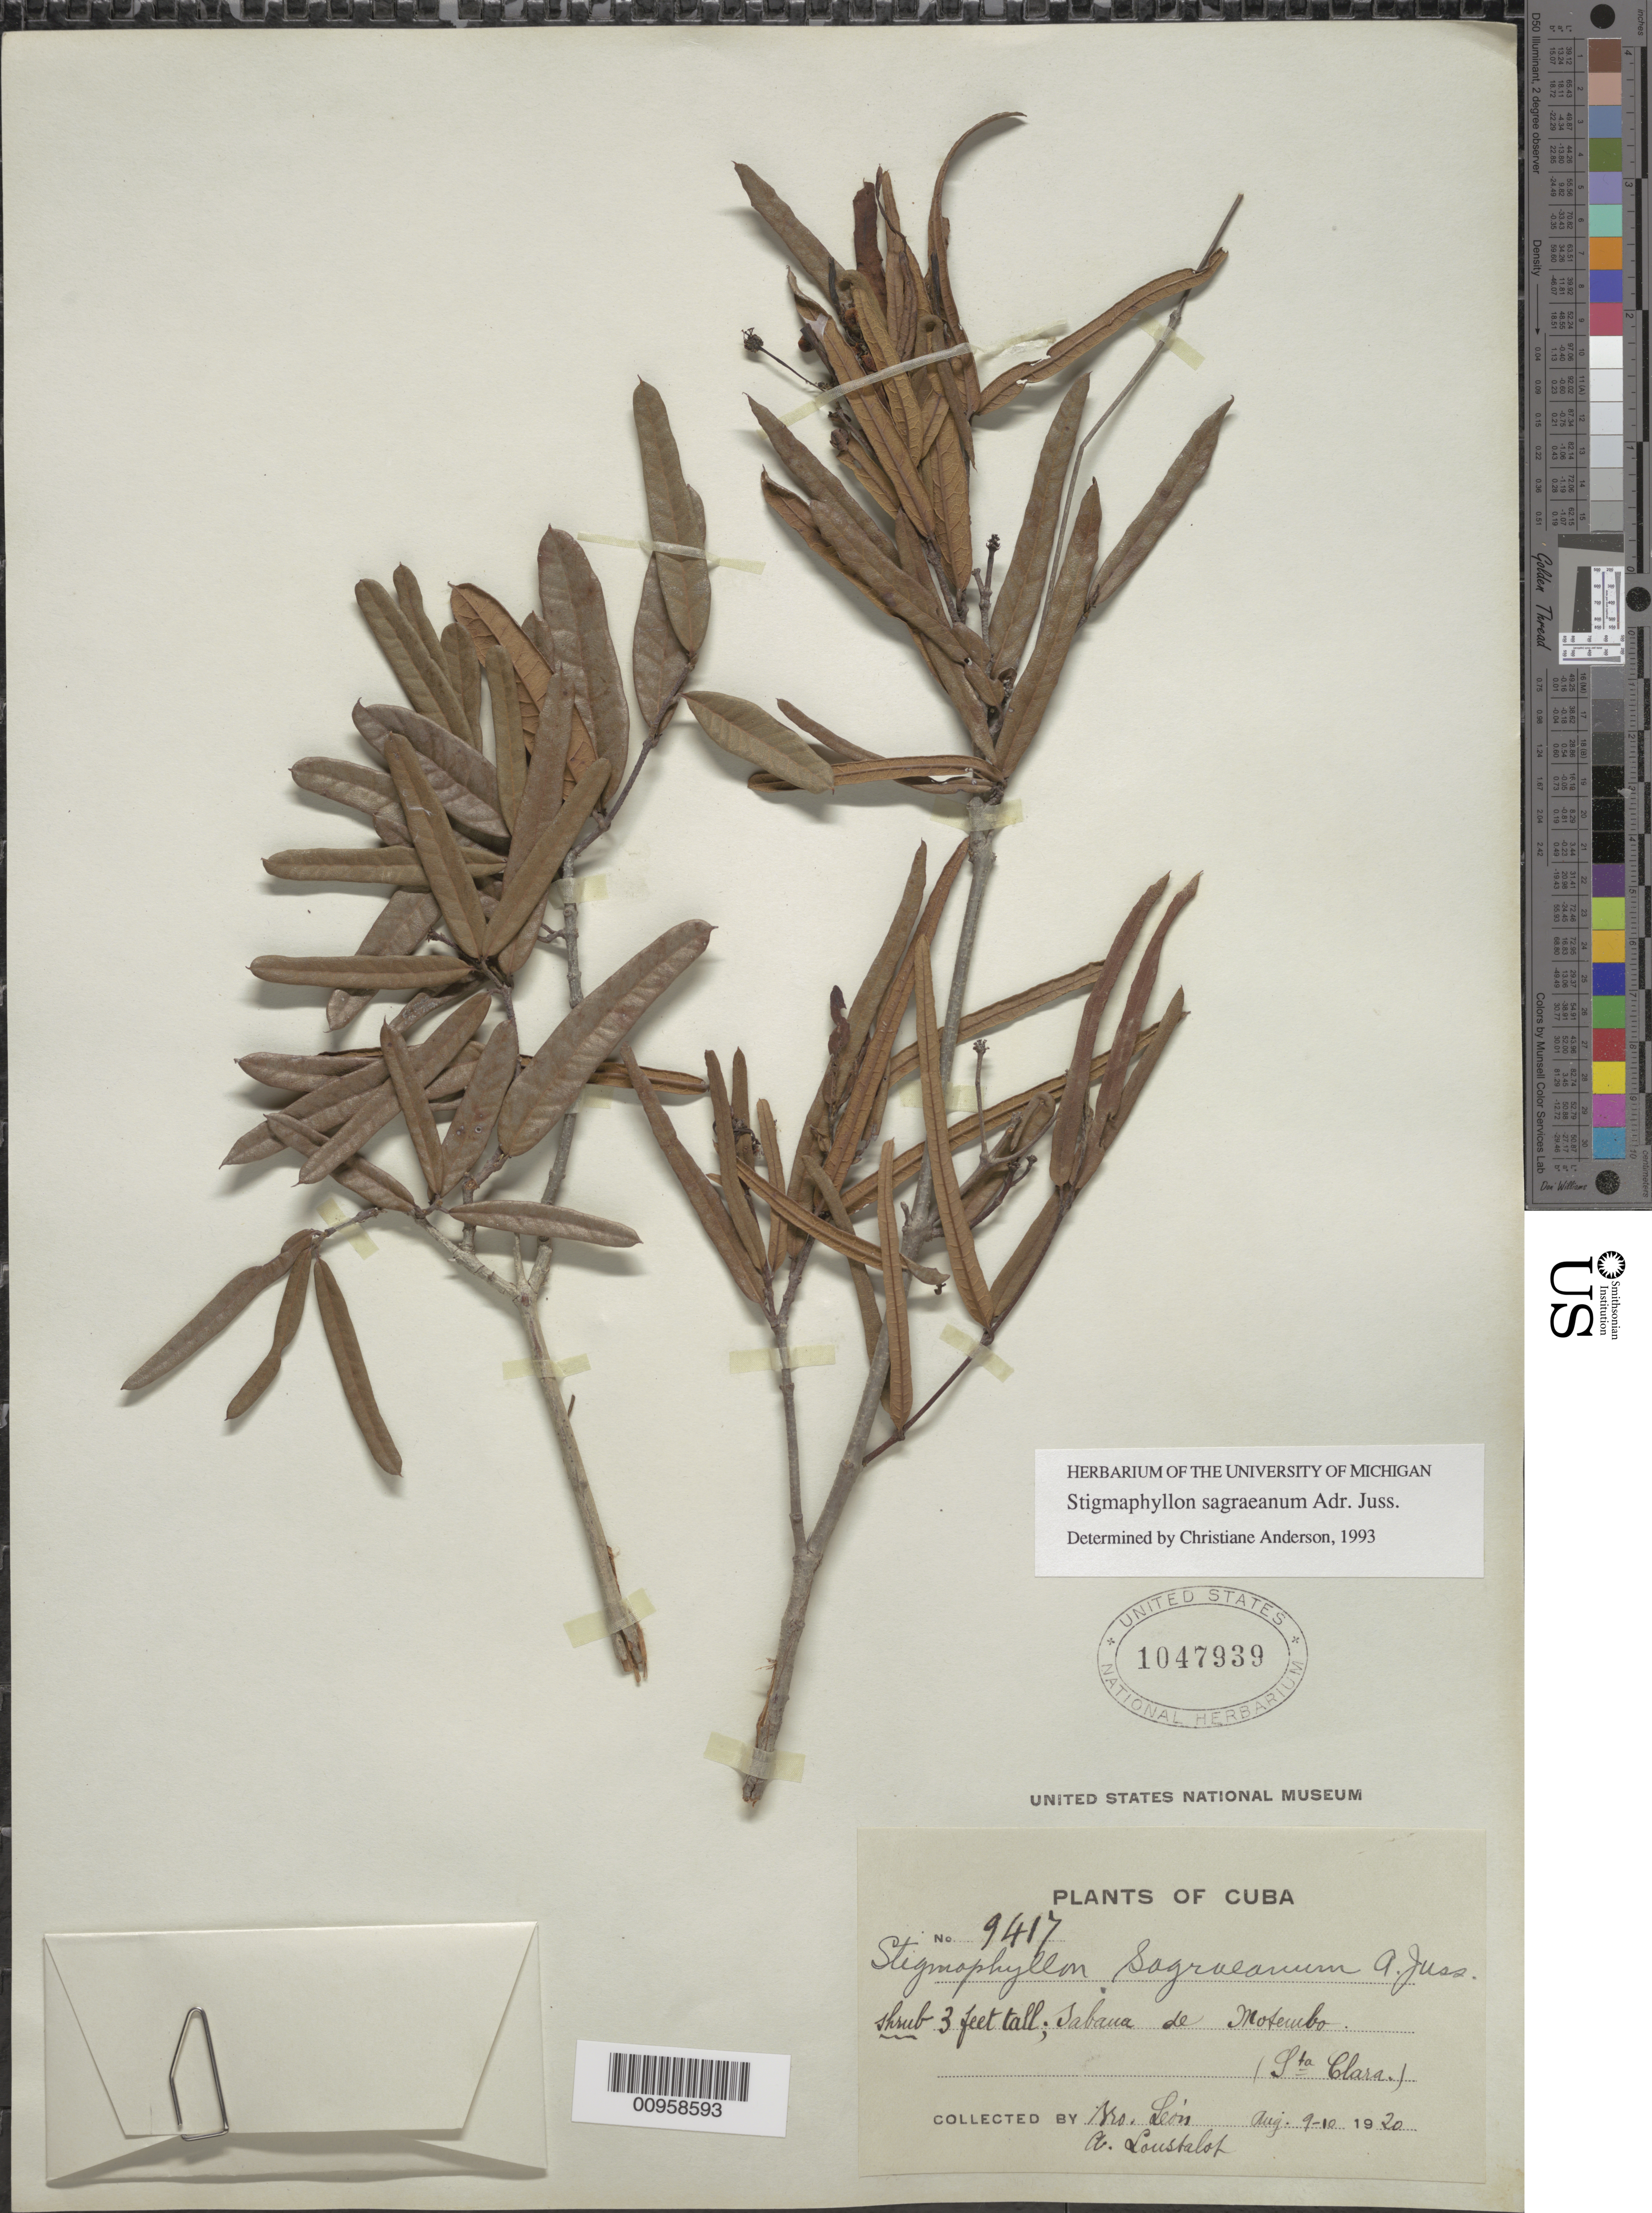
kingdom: Plantae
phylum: Tracheophyta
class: Magnoliopsida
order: Malpighiales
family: Malpighiaceae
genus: Stigmaphyllon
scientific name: Stigmaphyllon sagraeanum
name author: Juss.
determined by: Anderson, C.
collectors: Bro. León & A. Loustalot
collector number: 9417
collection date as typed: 09 Aug 1920 to 10 Aug 1920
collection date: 1920-08-09/1920-08-10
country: Cuba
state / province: Las Villas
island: Cuba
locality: Sabana de Matouba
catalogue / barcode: US 1047939